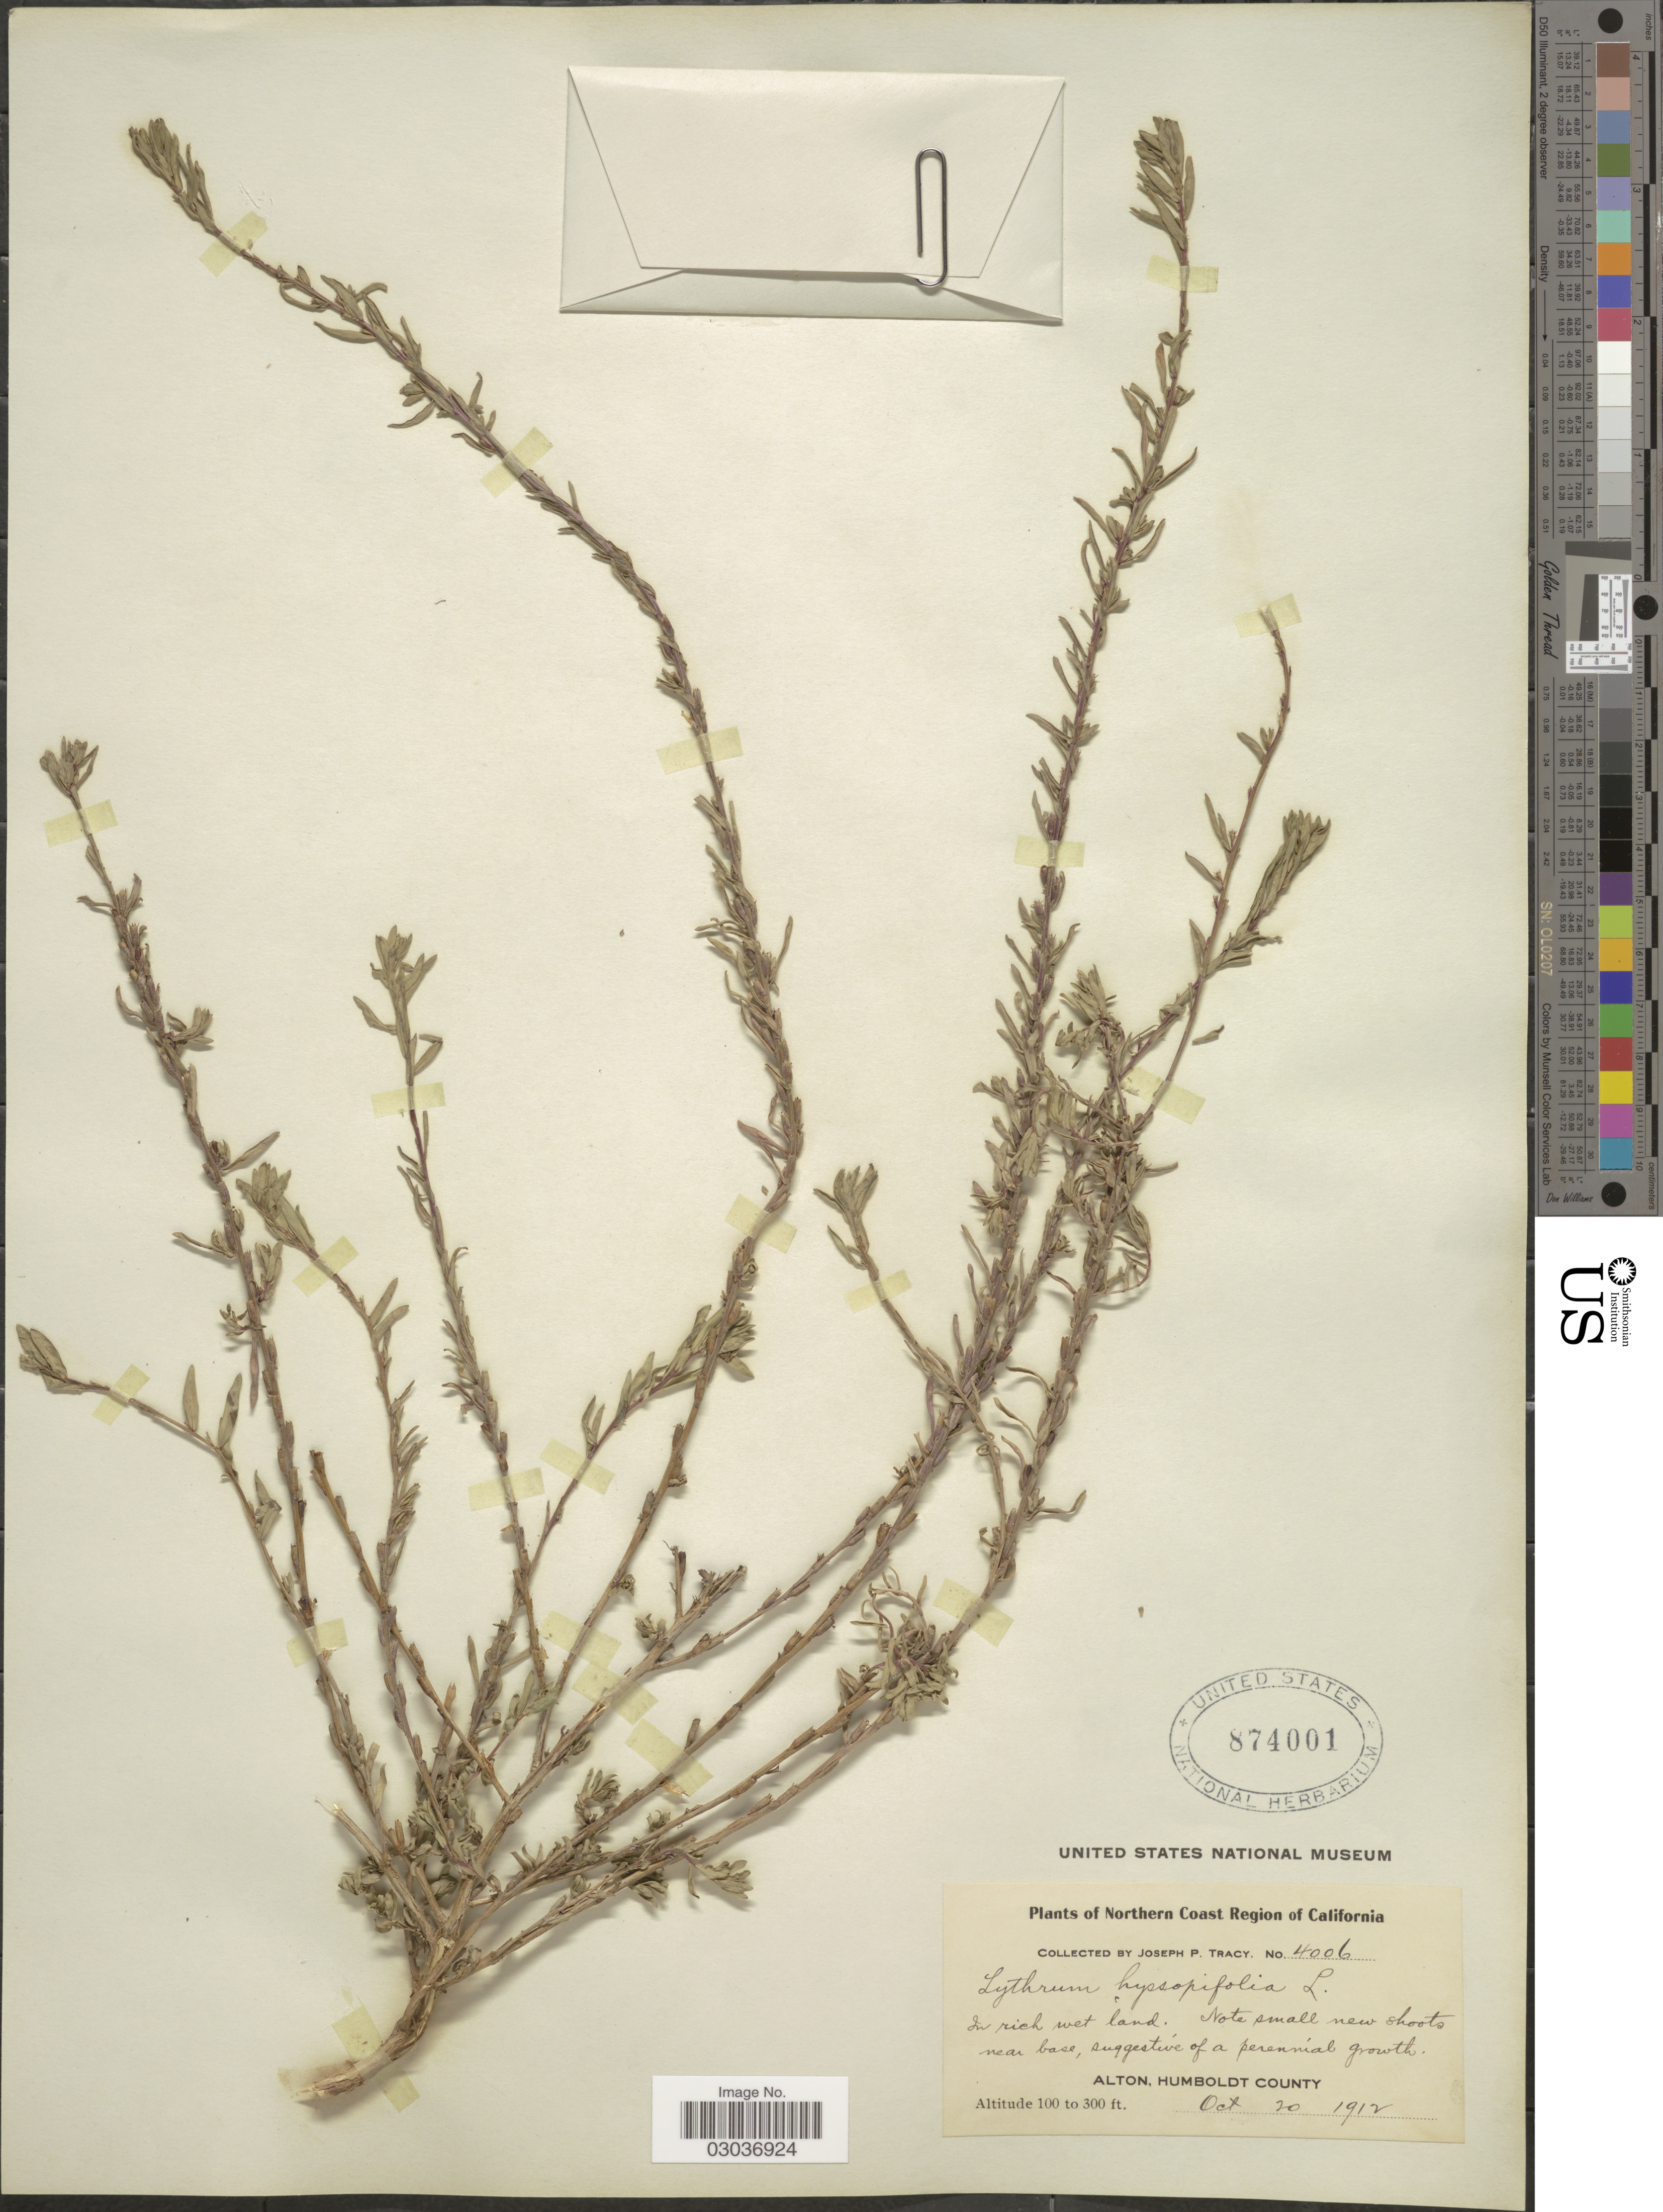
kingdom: Plantae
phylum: Tracheophyta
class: Magnoliopsida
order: Myrtales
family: Lythraceae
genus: Lythrum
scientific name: Lythrum hyssopifolia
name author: L.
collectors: J. Tracy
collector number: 4006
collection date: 1912-10-20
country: United States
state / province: California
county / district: Humboldt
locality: Northern Coast Region of California, Alton, Humboldt County.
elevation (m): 30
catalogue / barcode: US 874001